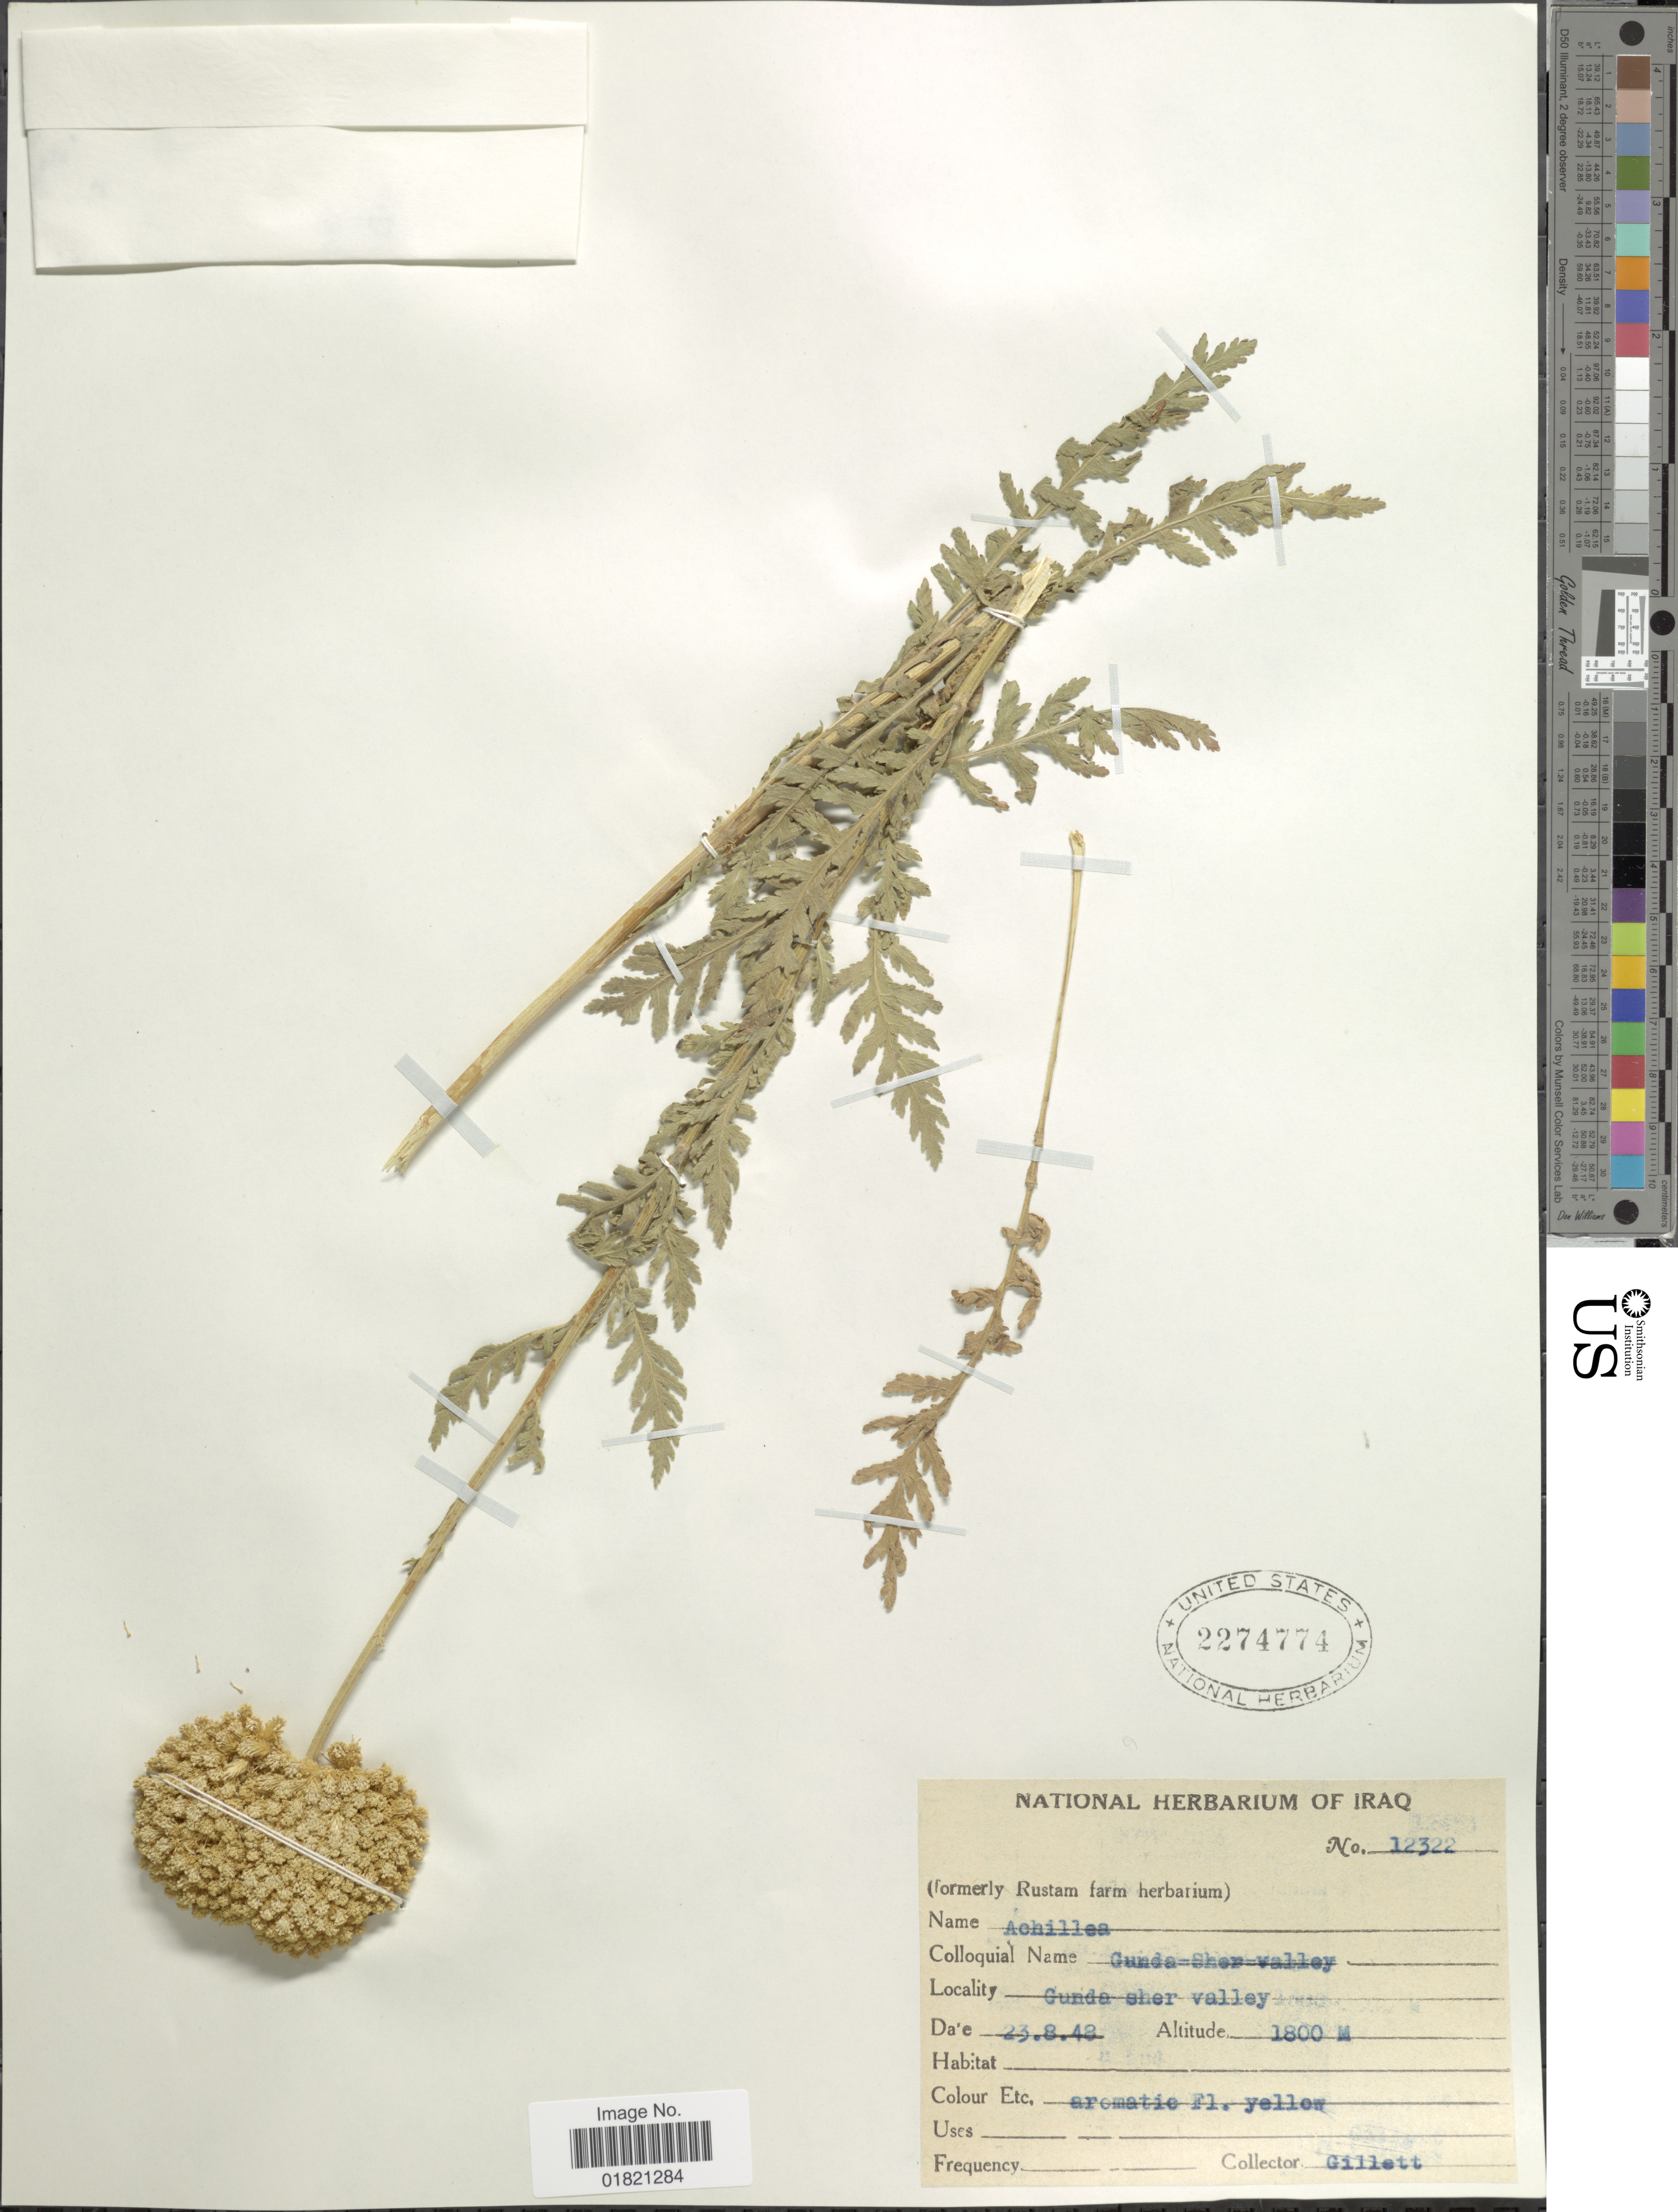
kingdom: Plantae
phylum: Tracheophyta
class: Magnoliopsida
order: Asterales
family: Asteraceae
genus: Achillea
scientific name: Achillea sp.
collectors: Gillett, --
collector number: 12322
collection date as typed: Transcribed d/m/y: 23/8/48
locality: Gunda sher valley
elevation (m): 1800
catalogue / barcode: US 2274774